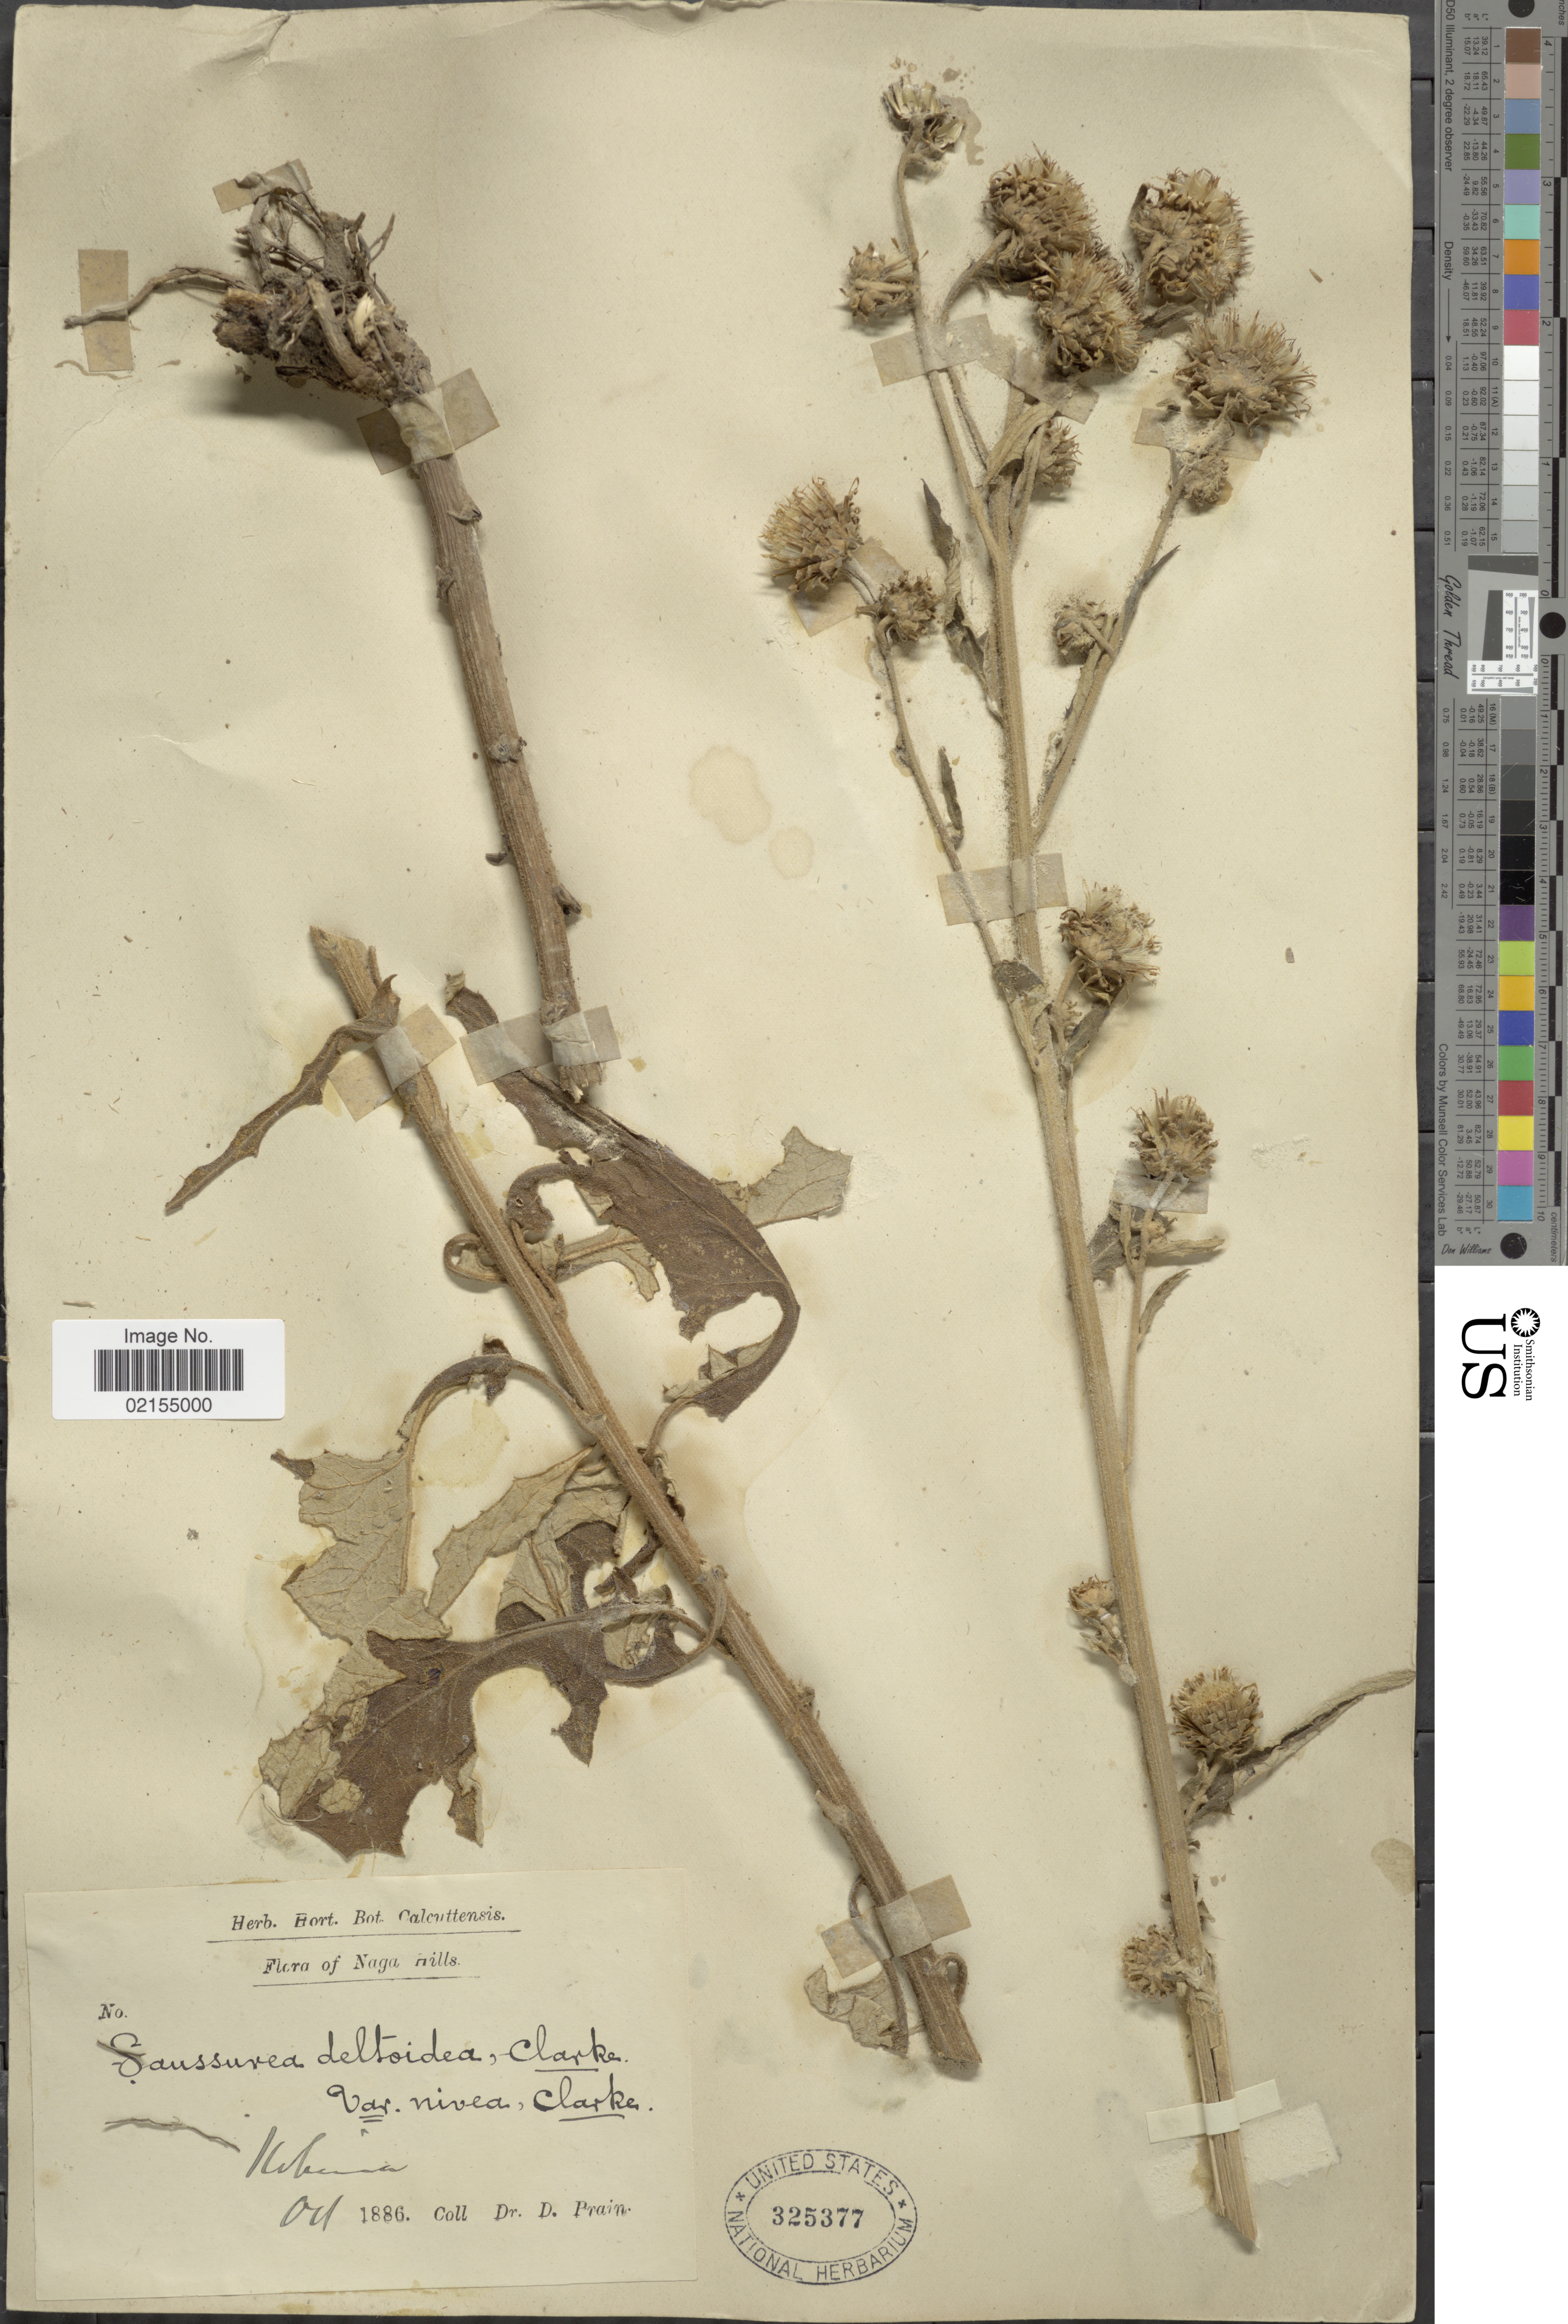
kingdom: Plantae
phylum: Tracheophyta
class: Magnoliopsida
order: Asterales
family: Asteraceae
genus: Himalaiella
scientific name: Himalaiella deltoidea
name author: (DC.) Raab-Straube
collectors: D. Prain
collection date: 1886-10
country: India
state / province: Nagaland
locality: Naga Hills, Kohima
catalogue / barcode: US 325377